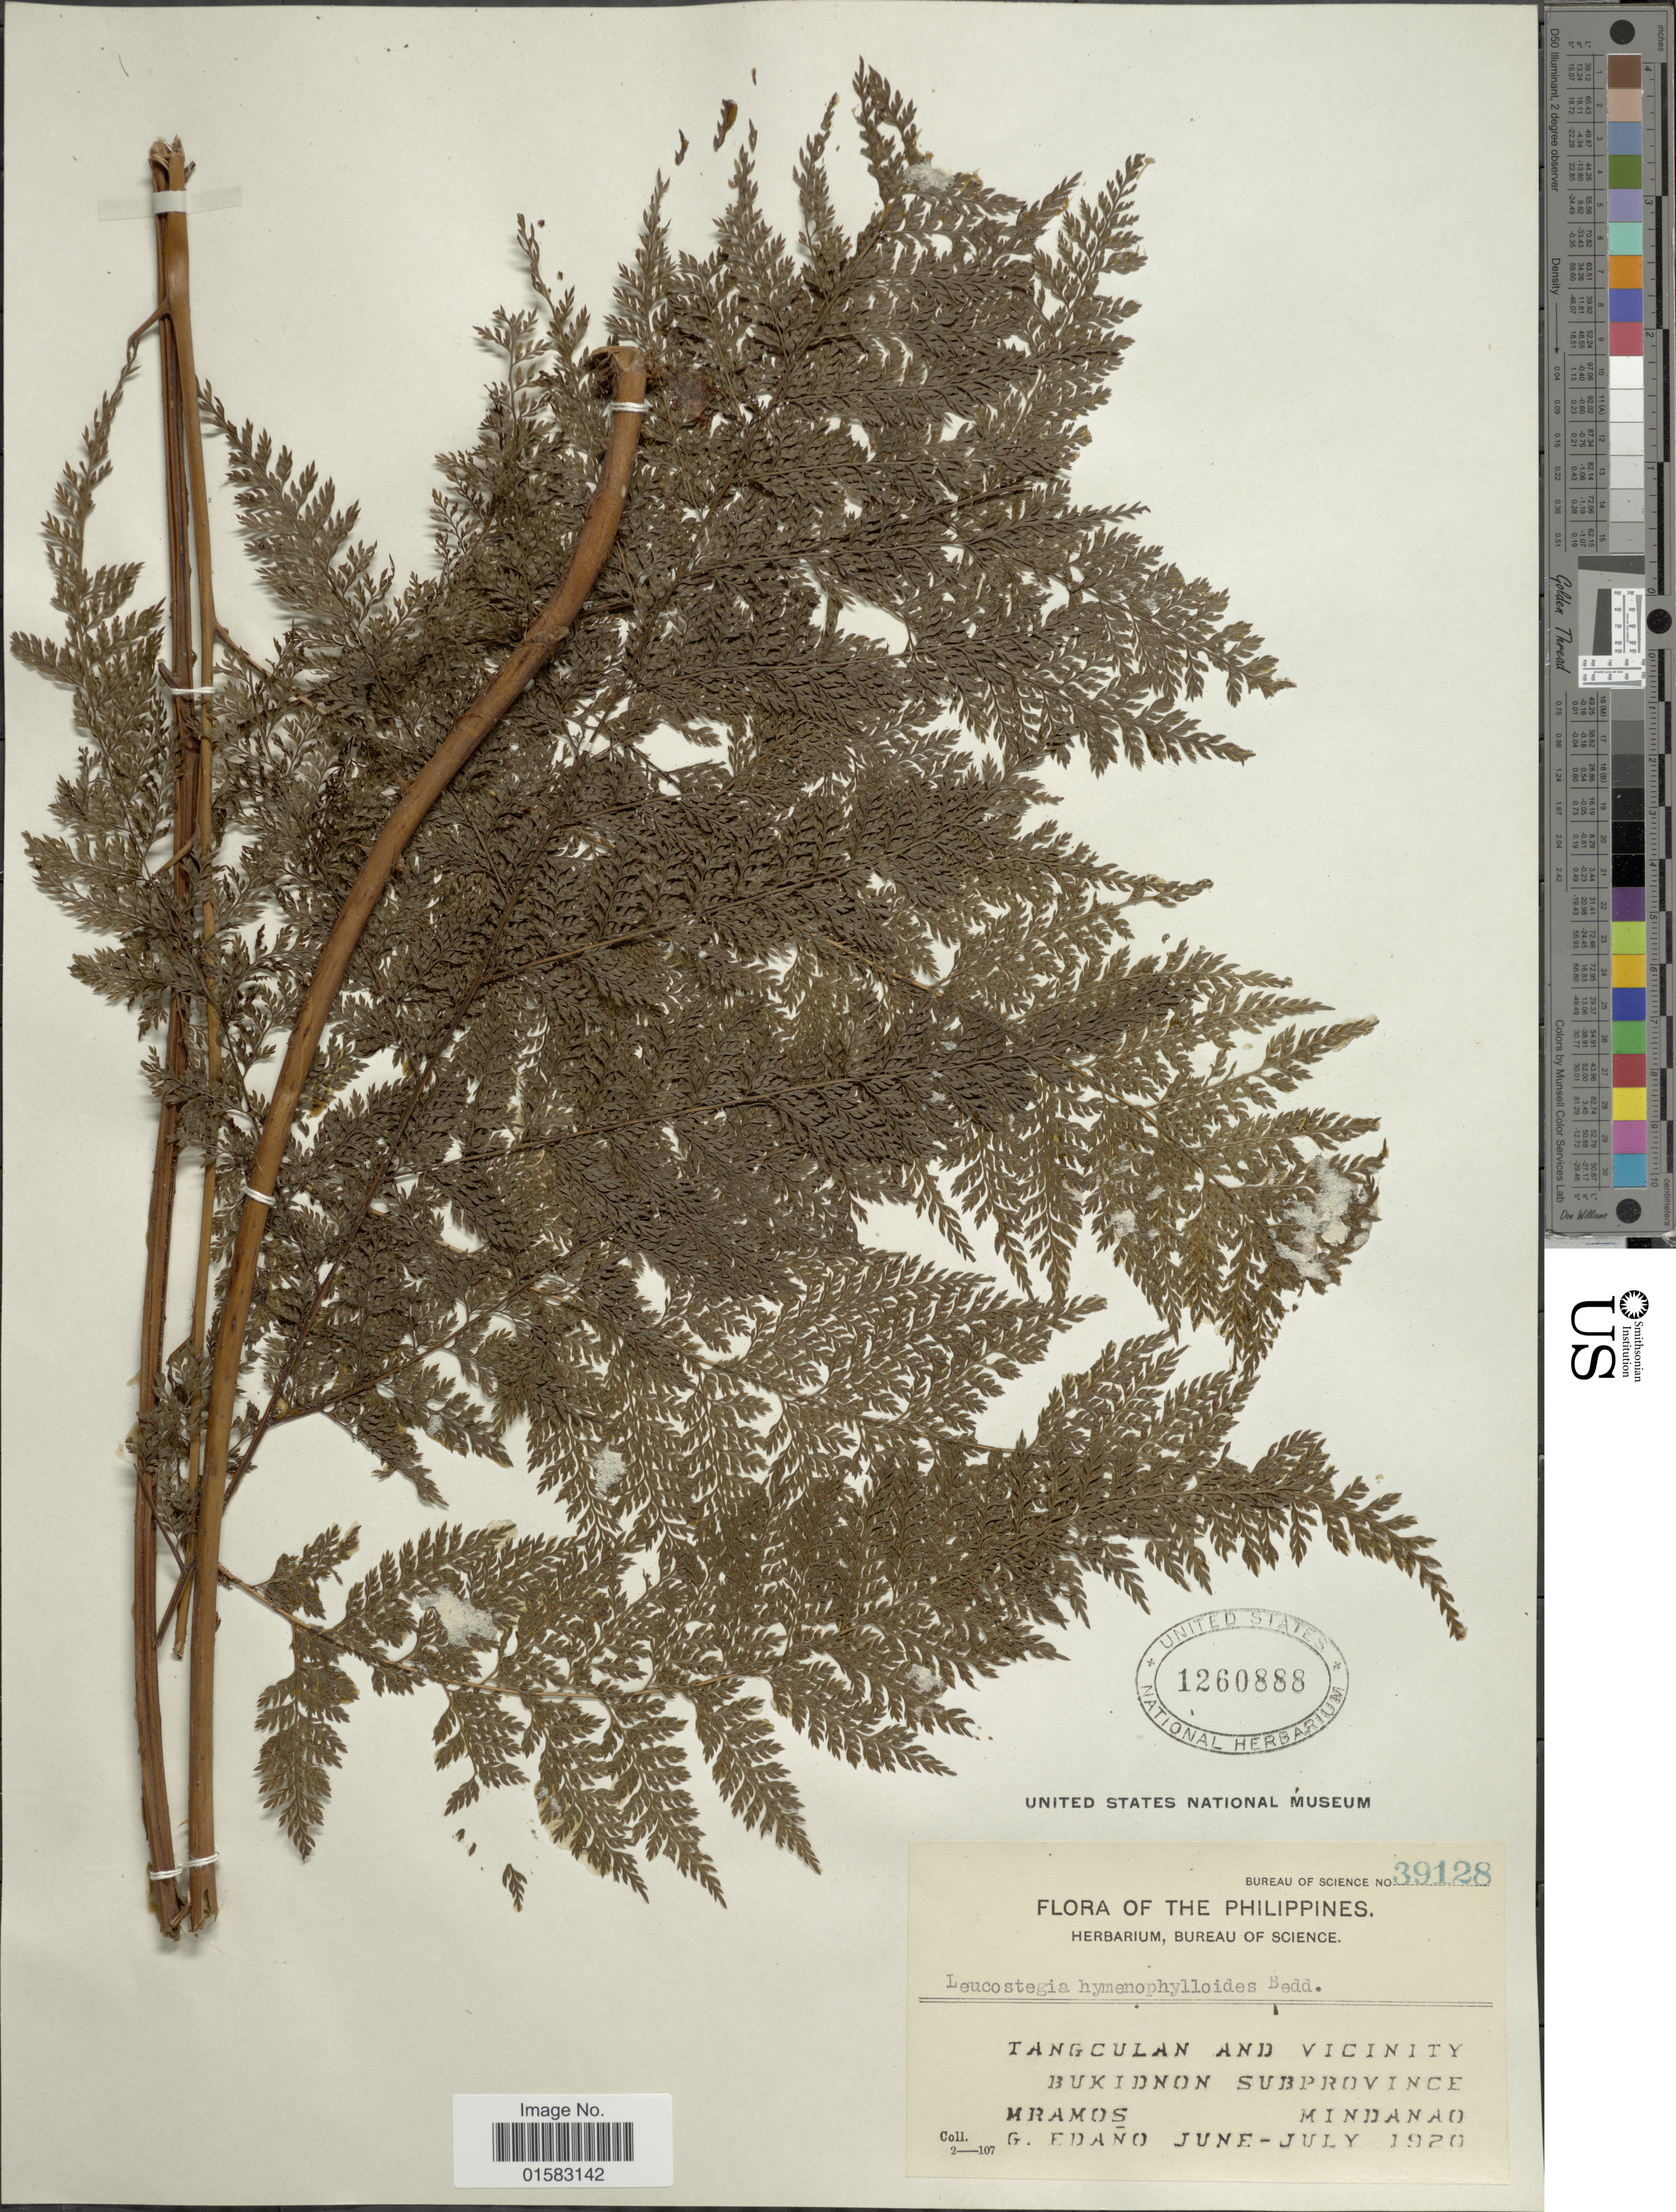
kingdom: Plantae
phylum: Tracheophyta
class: Polypodiopsida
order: Polypodiales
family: Davalliaceae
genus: Davallia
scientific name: Davallia hymenophylloides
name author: (Bedd.) Kuhn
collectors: M. Ramos & G. Edaño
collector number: Bureau of Science 39128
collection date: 1920-06/1920-07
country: Philippines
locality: Tangculan and Vicinity, Bukidnon Subprovince, Mindanao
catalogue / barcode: US 1260888